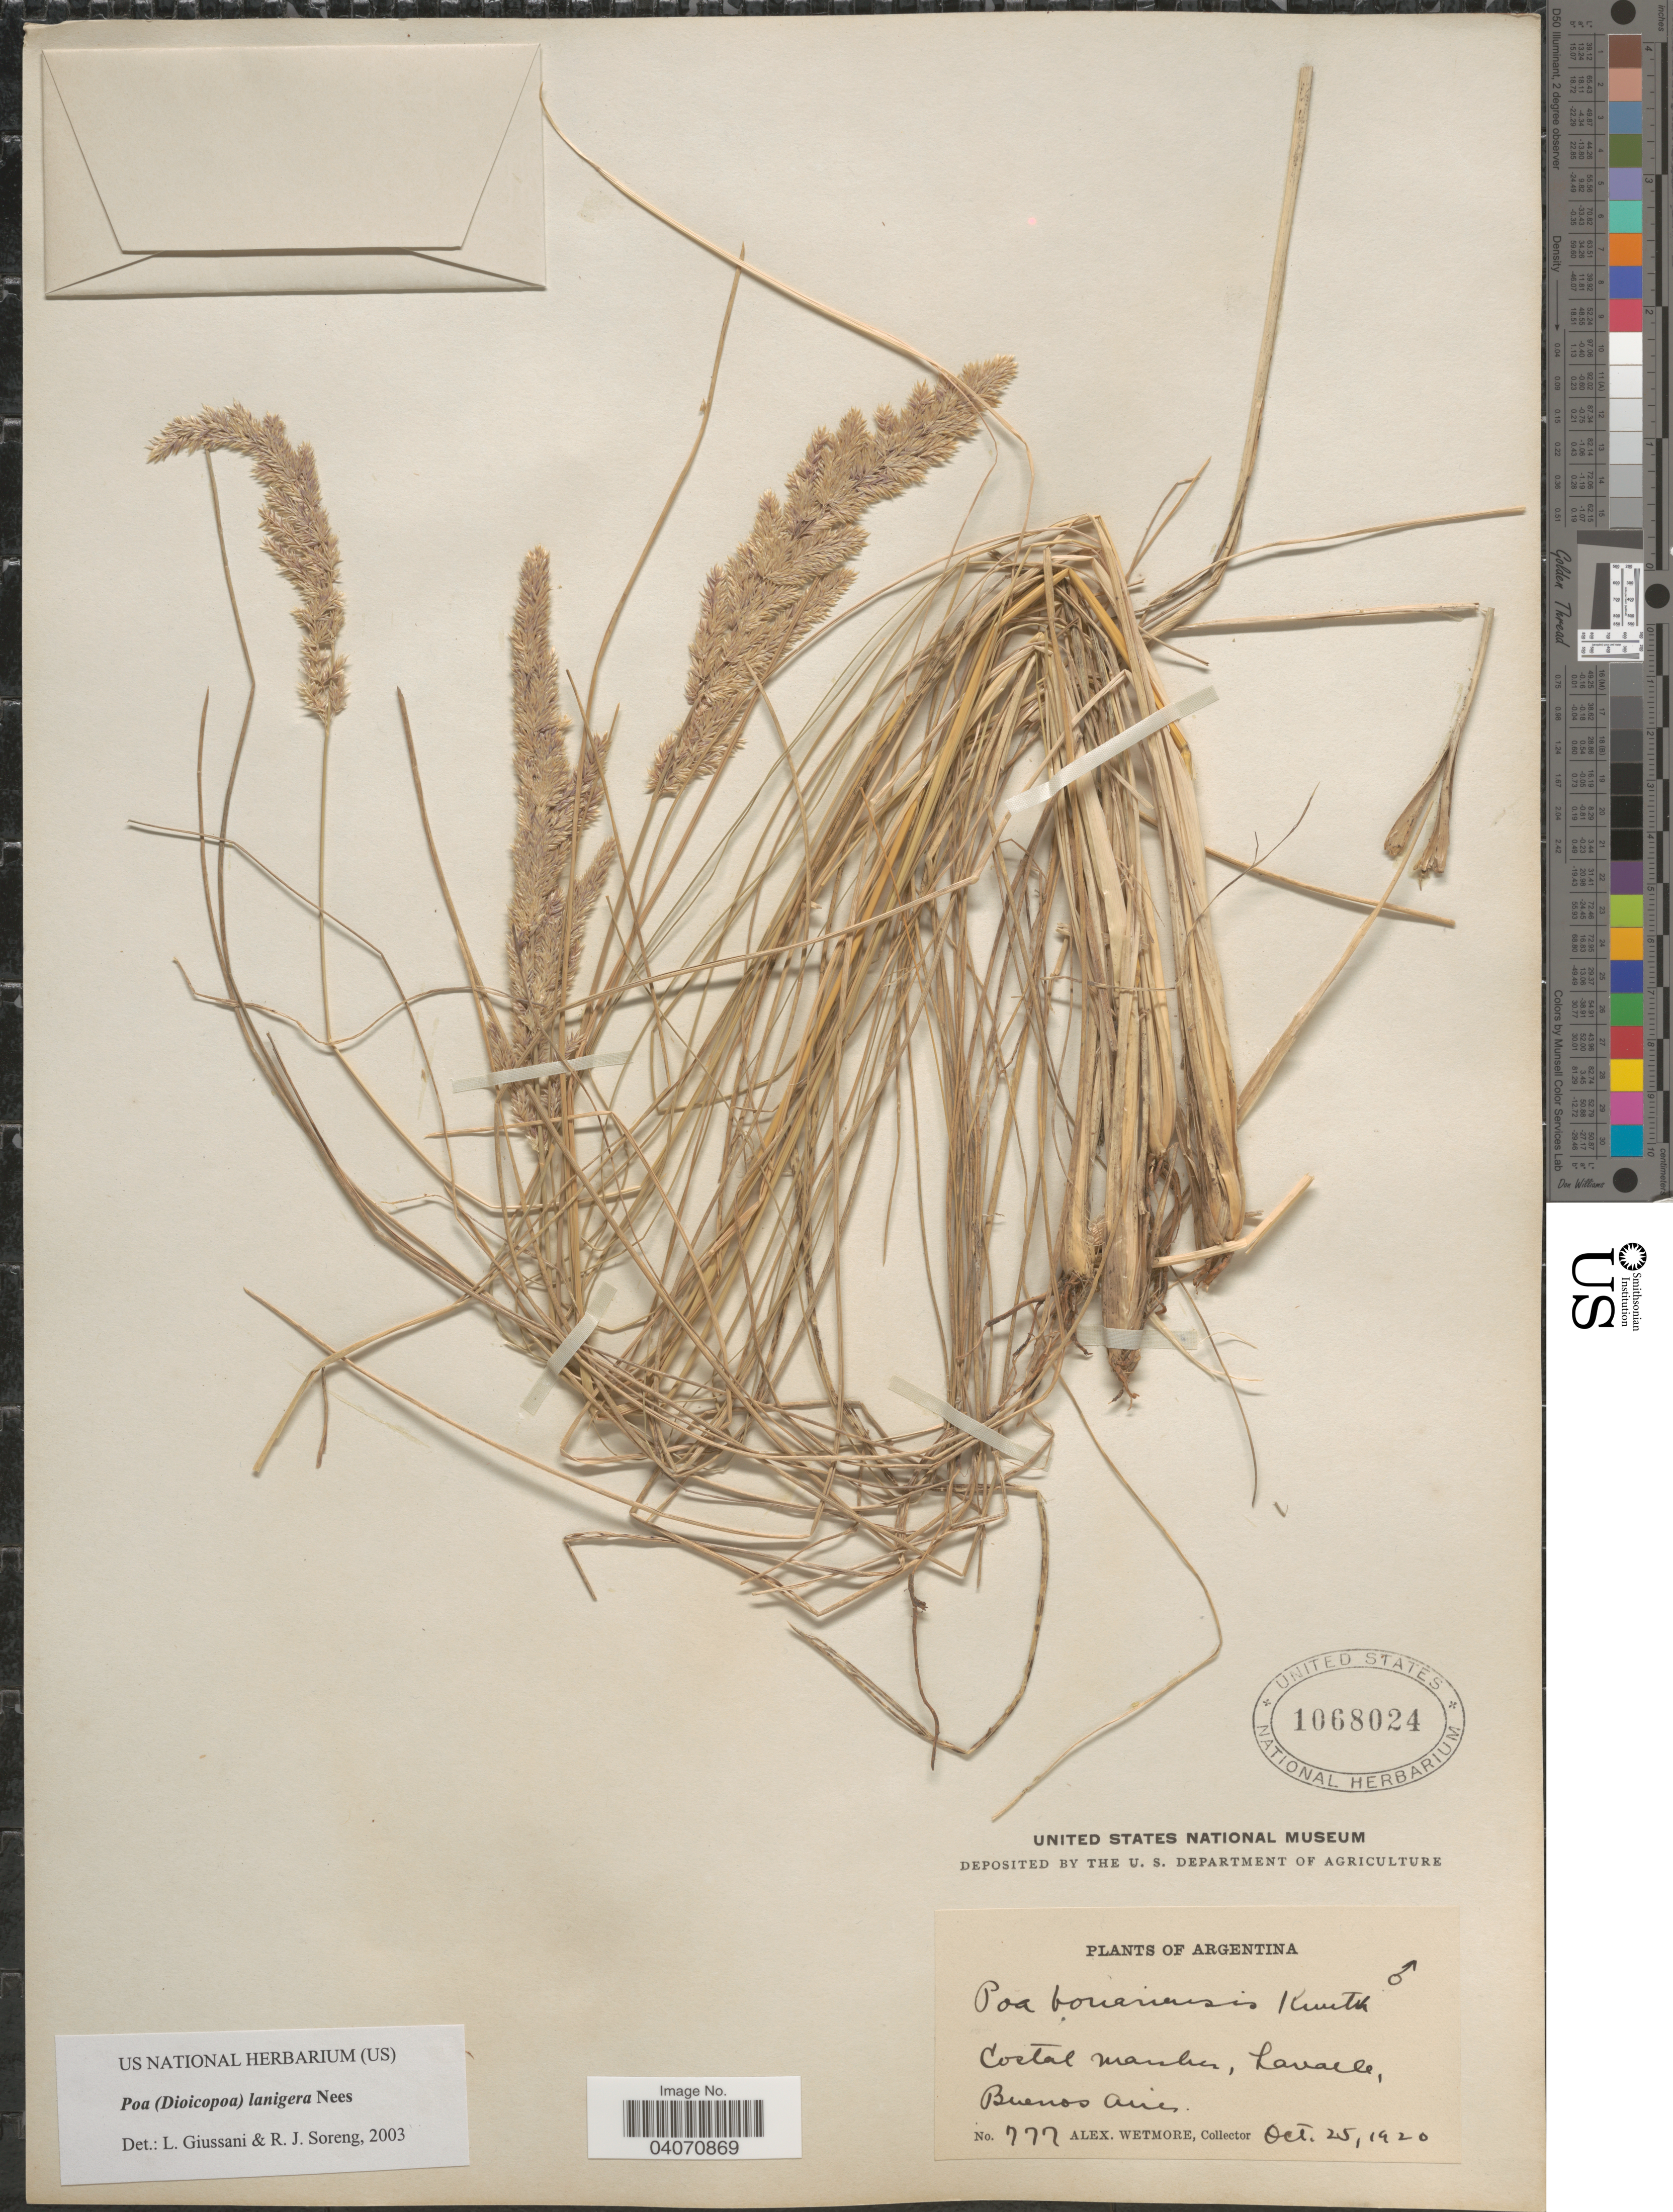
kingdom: Plantae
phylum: Tracheophyta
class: Liliopsida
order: Poales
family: Poaceae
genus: Poa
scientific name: Poa lanigera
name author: Nees in Mart.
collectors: A. Wetmore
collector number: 777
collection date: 1920-10-25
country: Argentina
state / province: Buenos Aires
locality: Coastal marshes.Lavalle.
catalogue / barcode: US 1068024